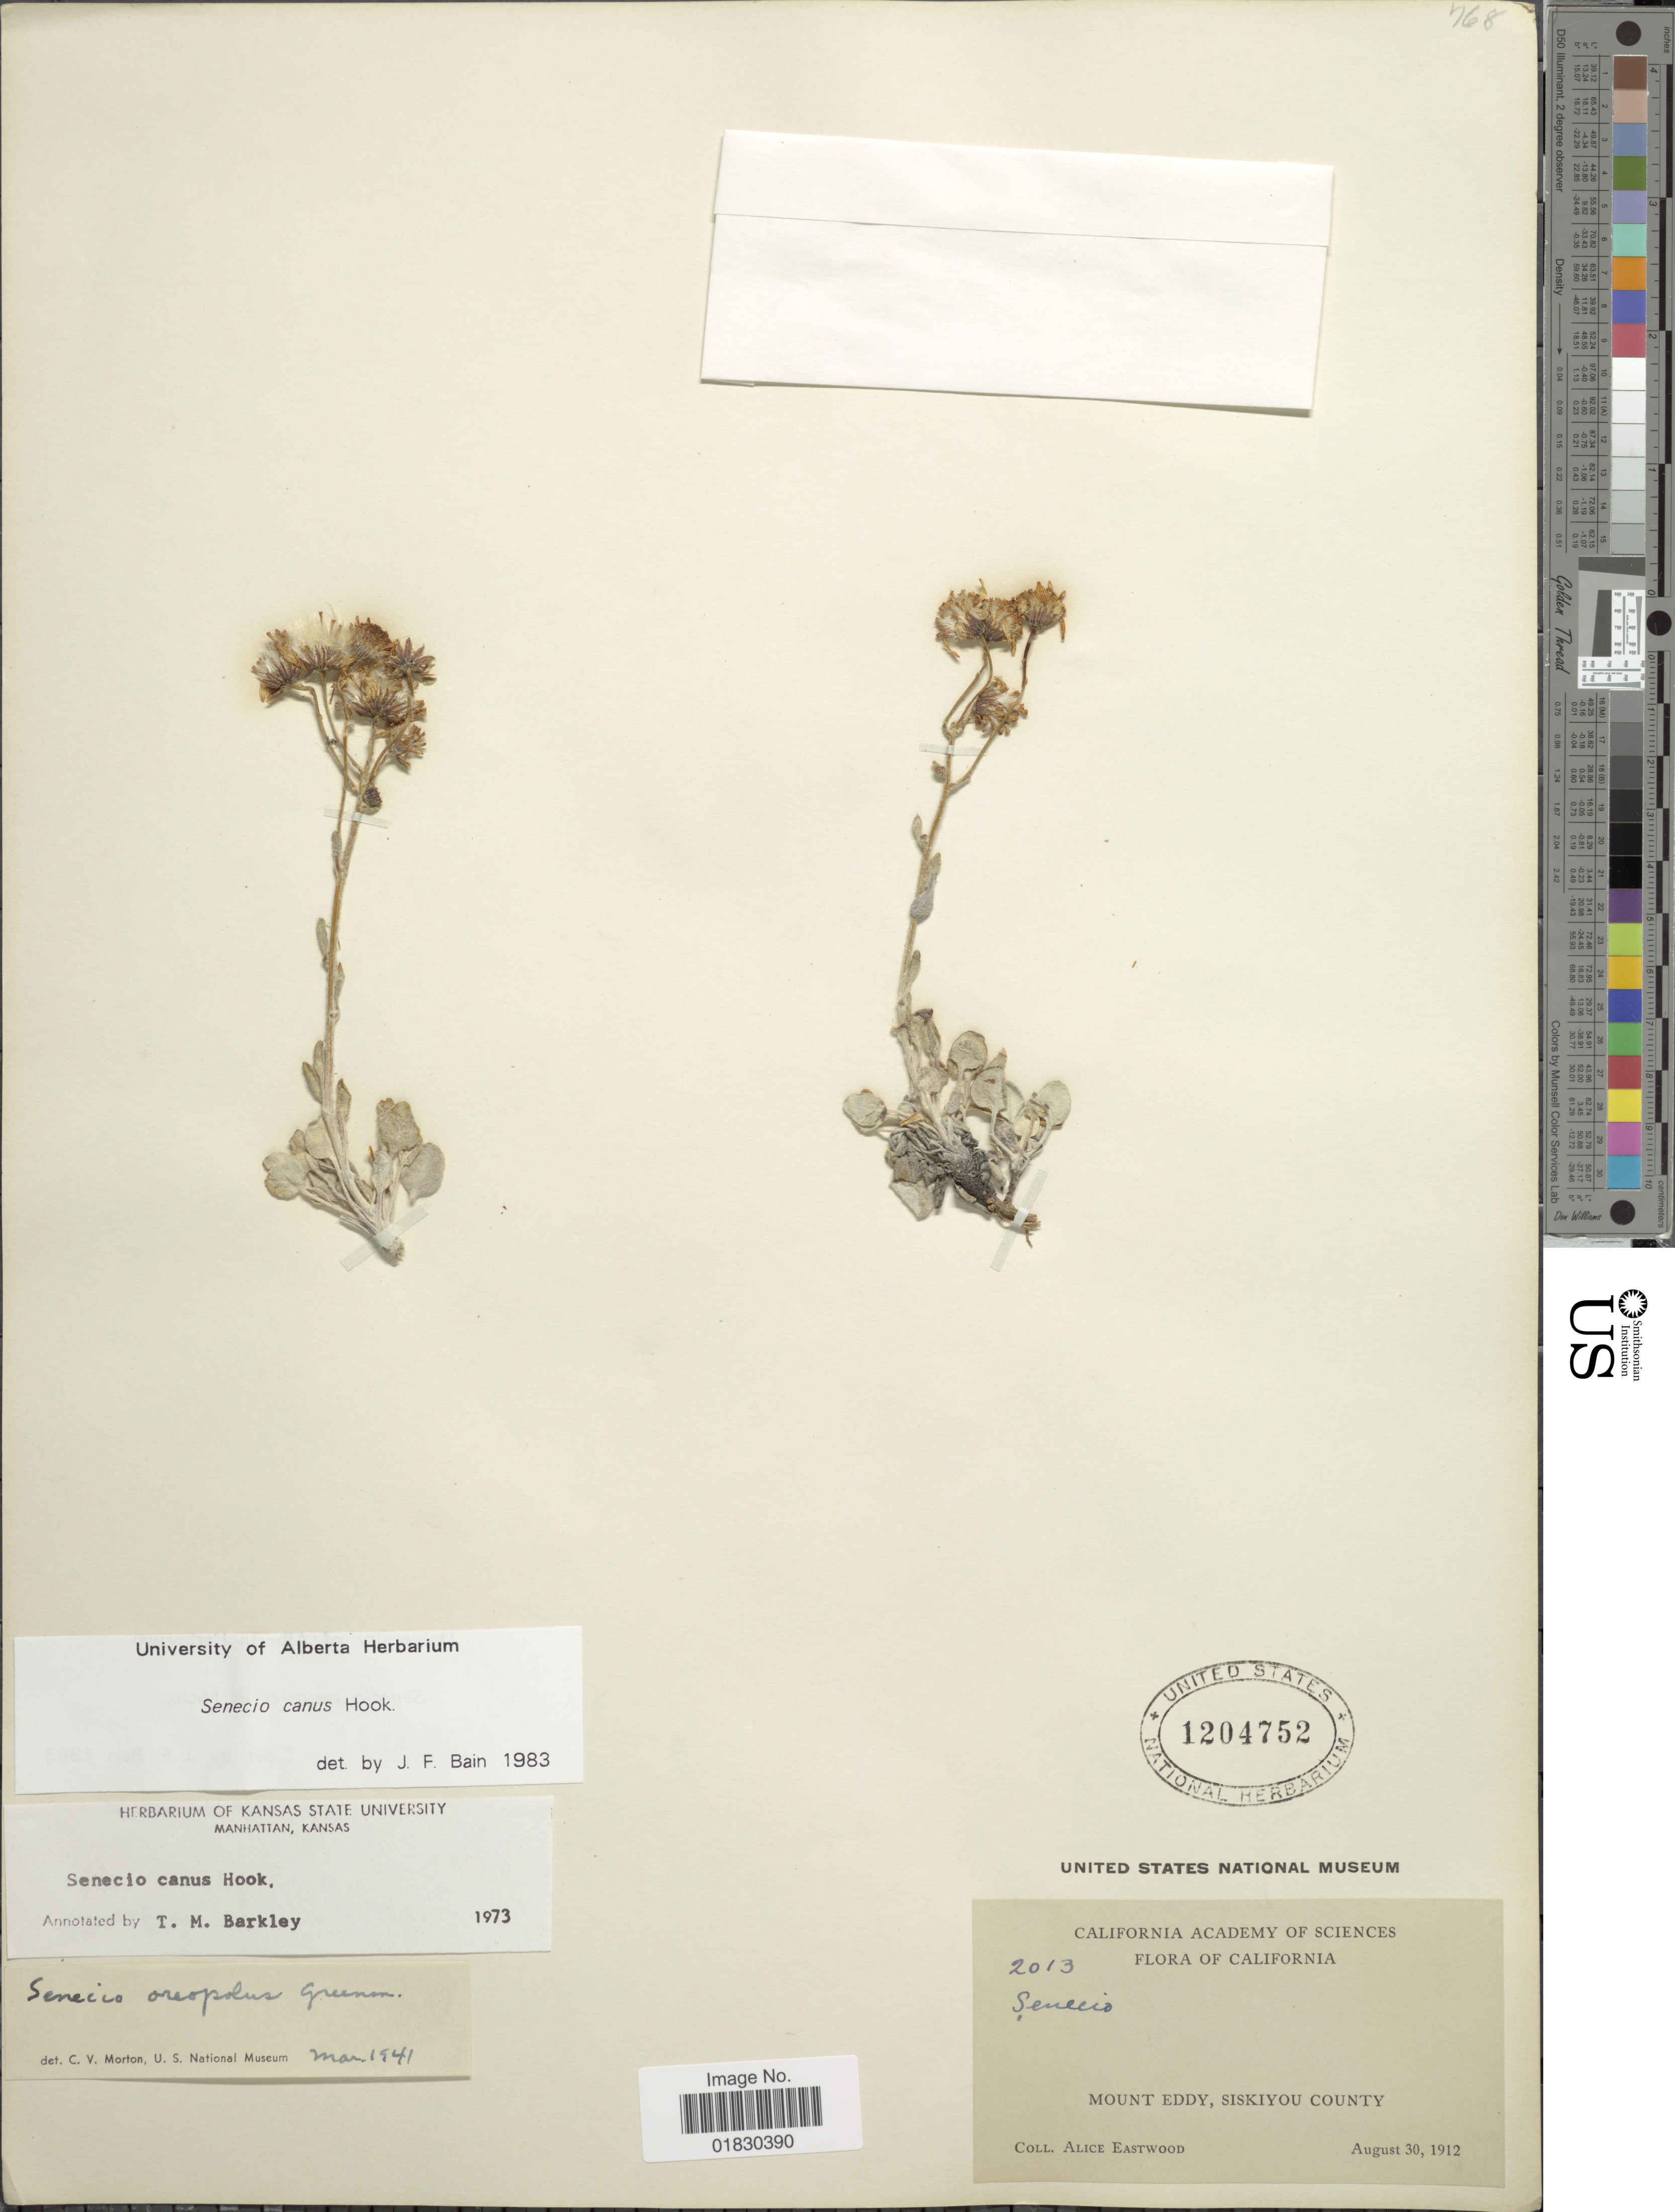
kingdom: Plantae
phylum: Tracheophyta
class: Magnoliopsida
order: Asterales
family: Asteraceae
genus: Packera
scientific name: Packera cana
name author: (Hook.) W.A. Weber & Á. Löve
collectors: A. Eastwood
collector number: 2013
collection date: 1912-08-30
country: United States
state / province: California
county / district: Siskiyou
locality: Mount Eddy, Siskiyou County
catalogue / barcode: US 1204752